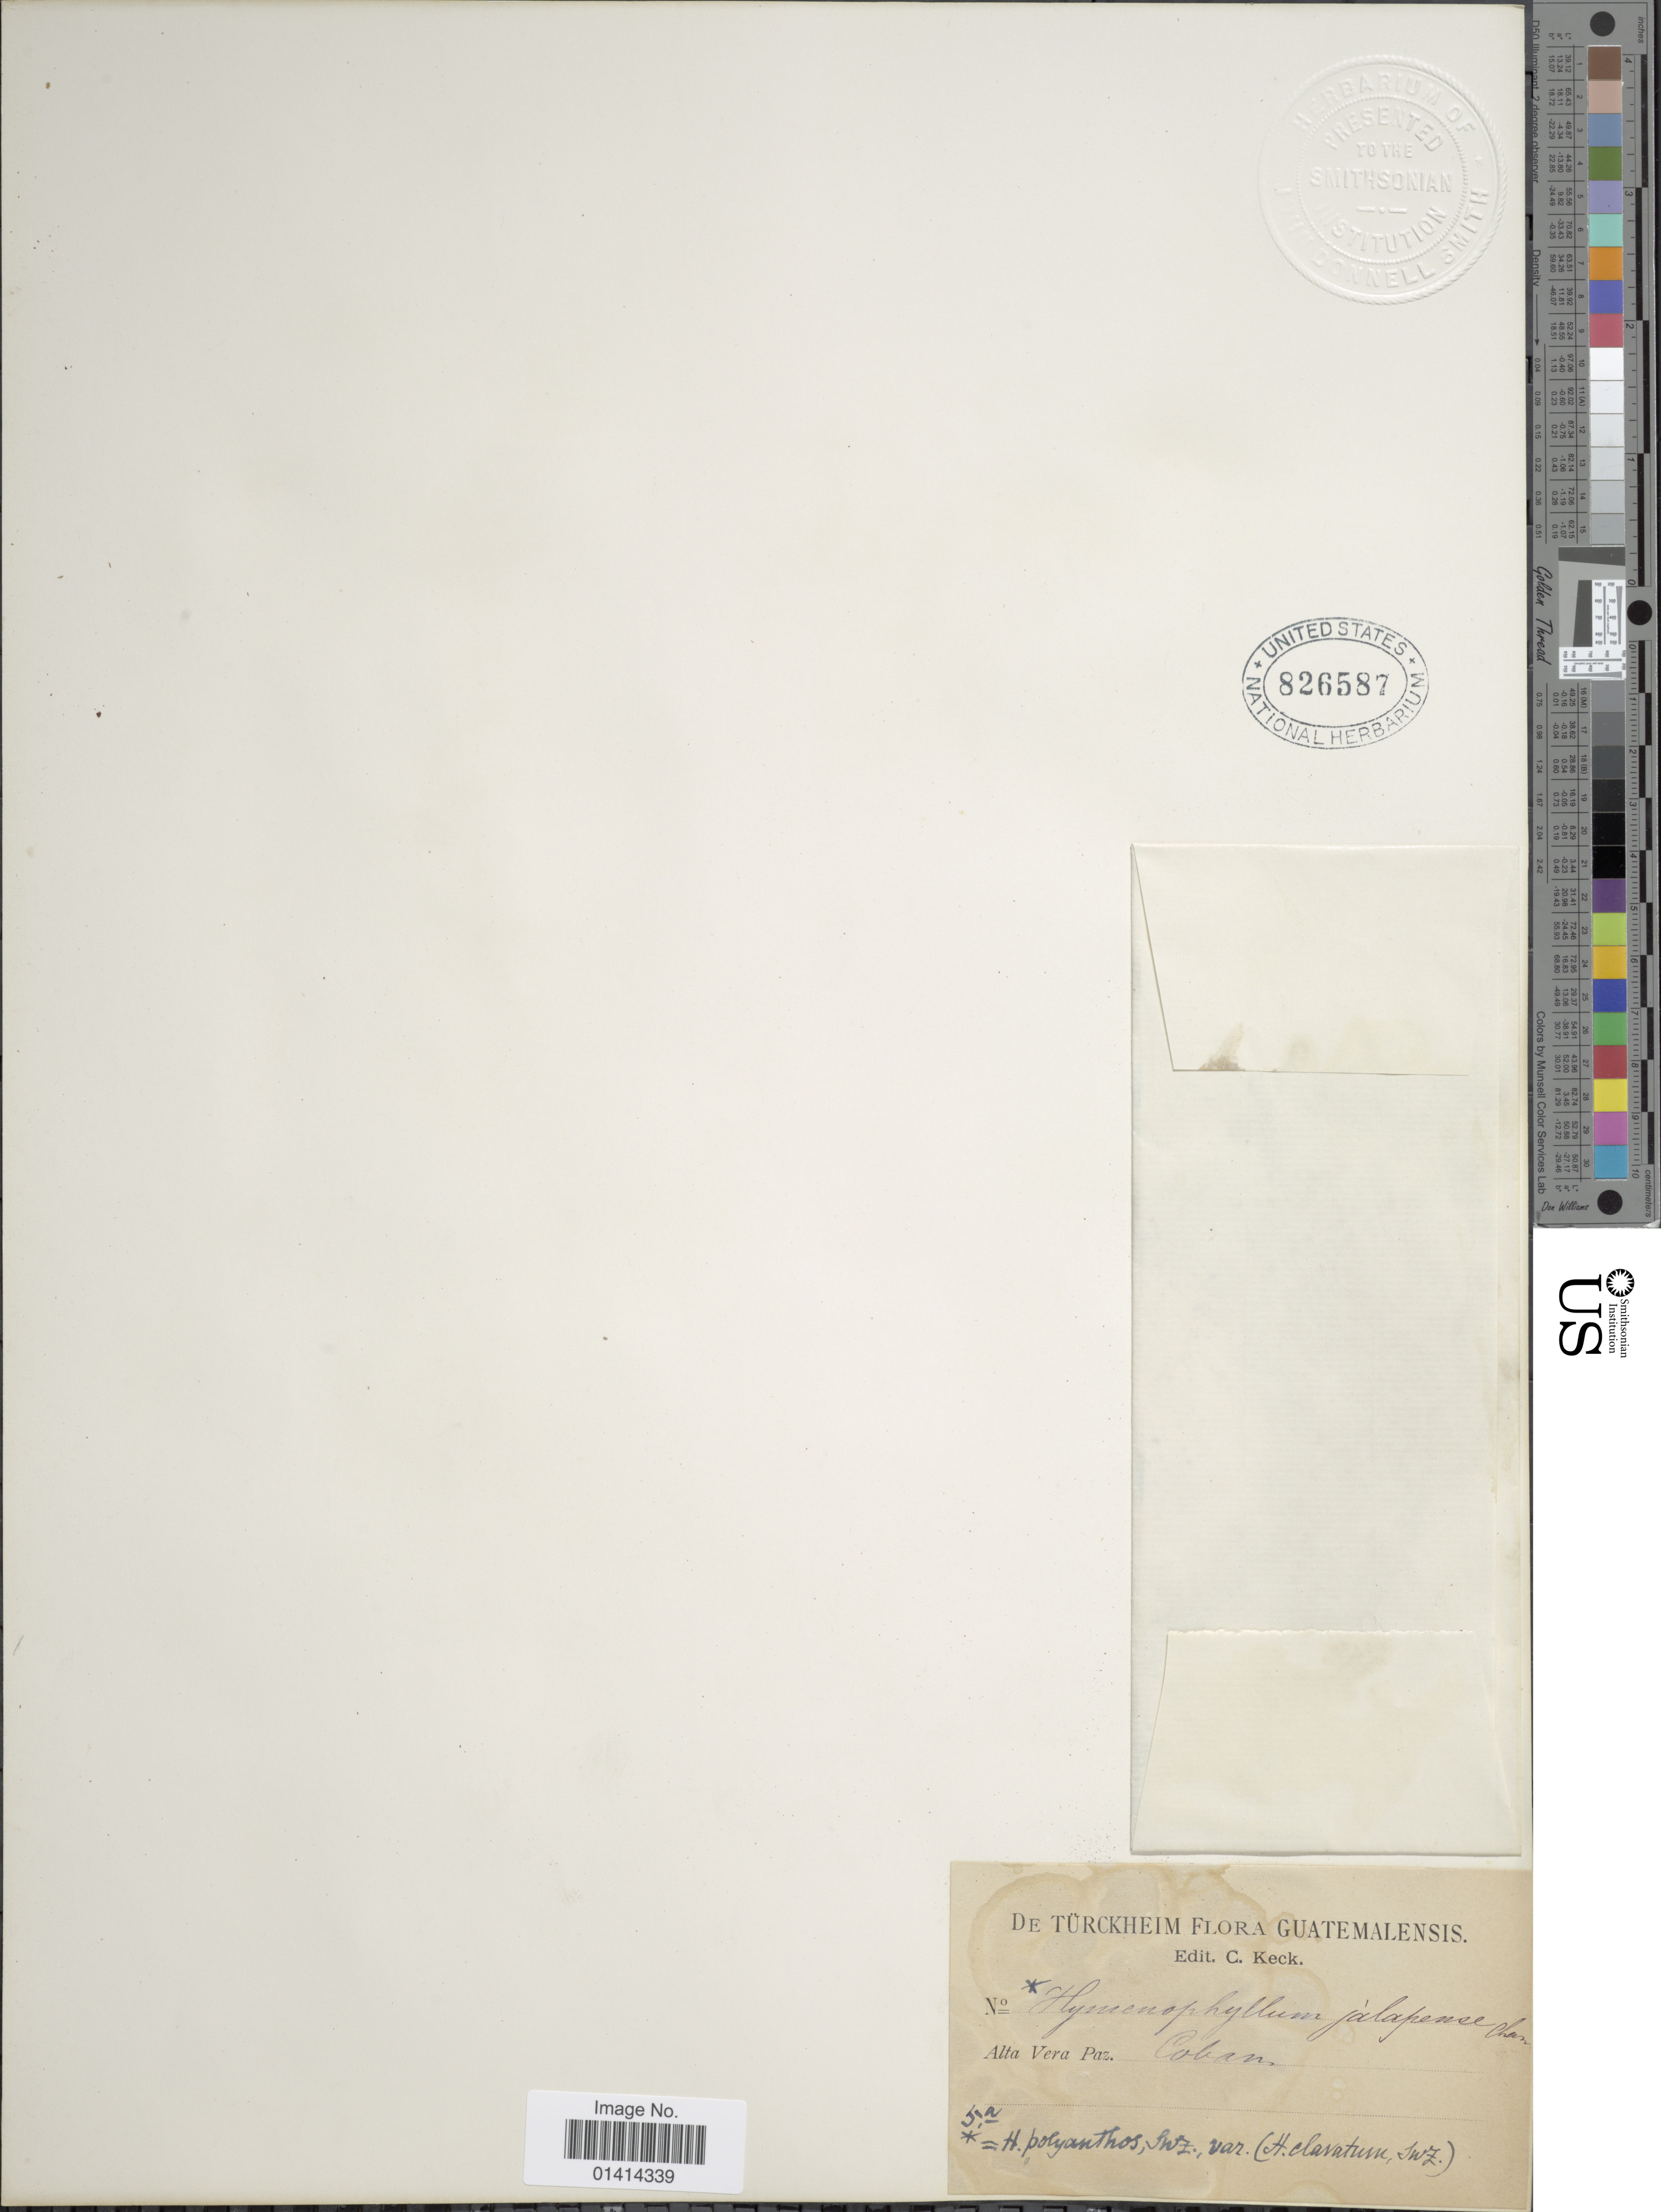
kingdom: Plantae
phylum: Tracheophyta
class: Polypodiopsida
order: Hymenophyllales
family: Hymenophyllaceae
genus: Hymenophyllum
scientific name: Hymenophyllum polyanthos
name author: (Sw.) Sw.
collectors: C. Keck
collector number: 5a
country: Guatemala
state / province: Alta Verapaz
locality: Coban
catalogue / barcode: US 826587